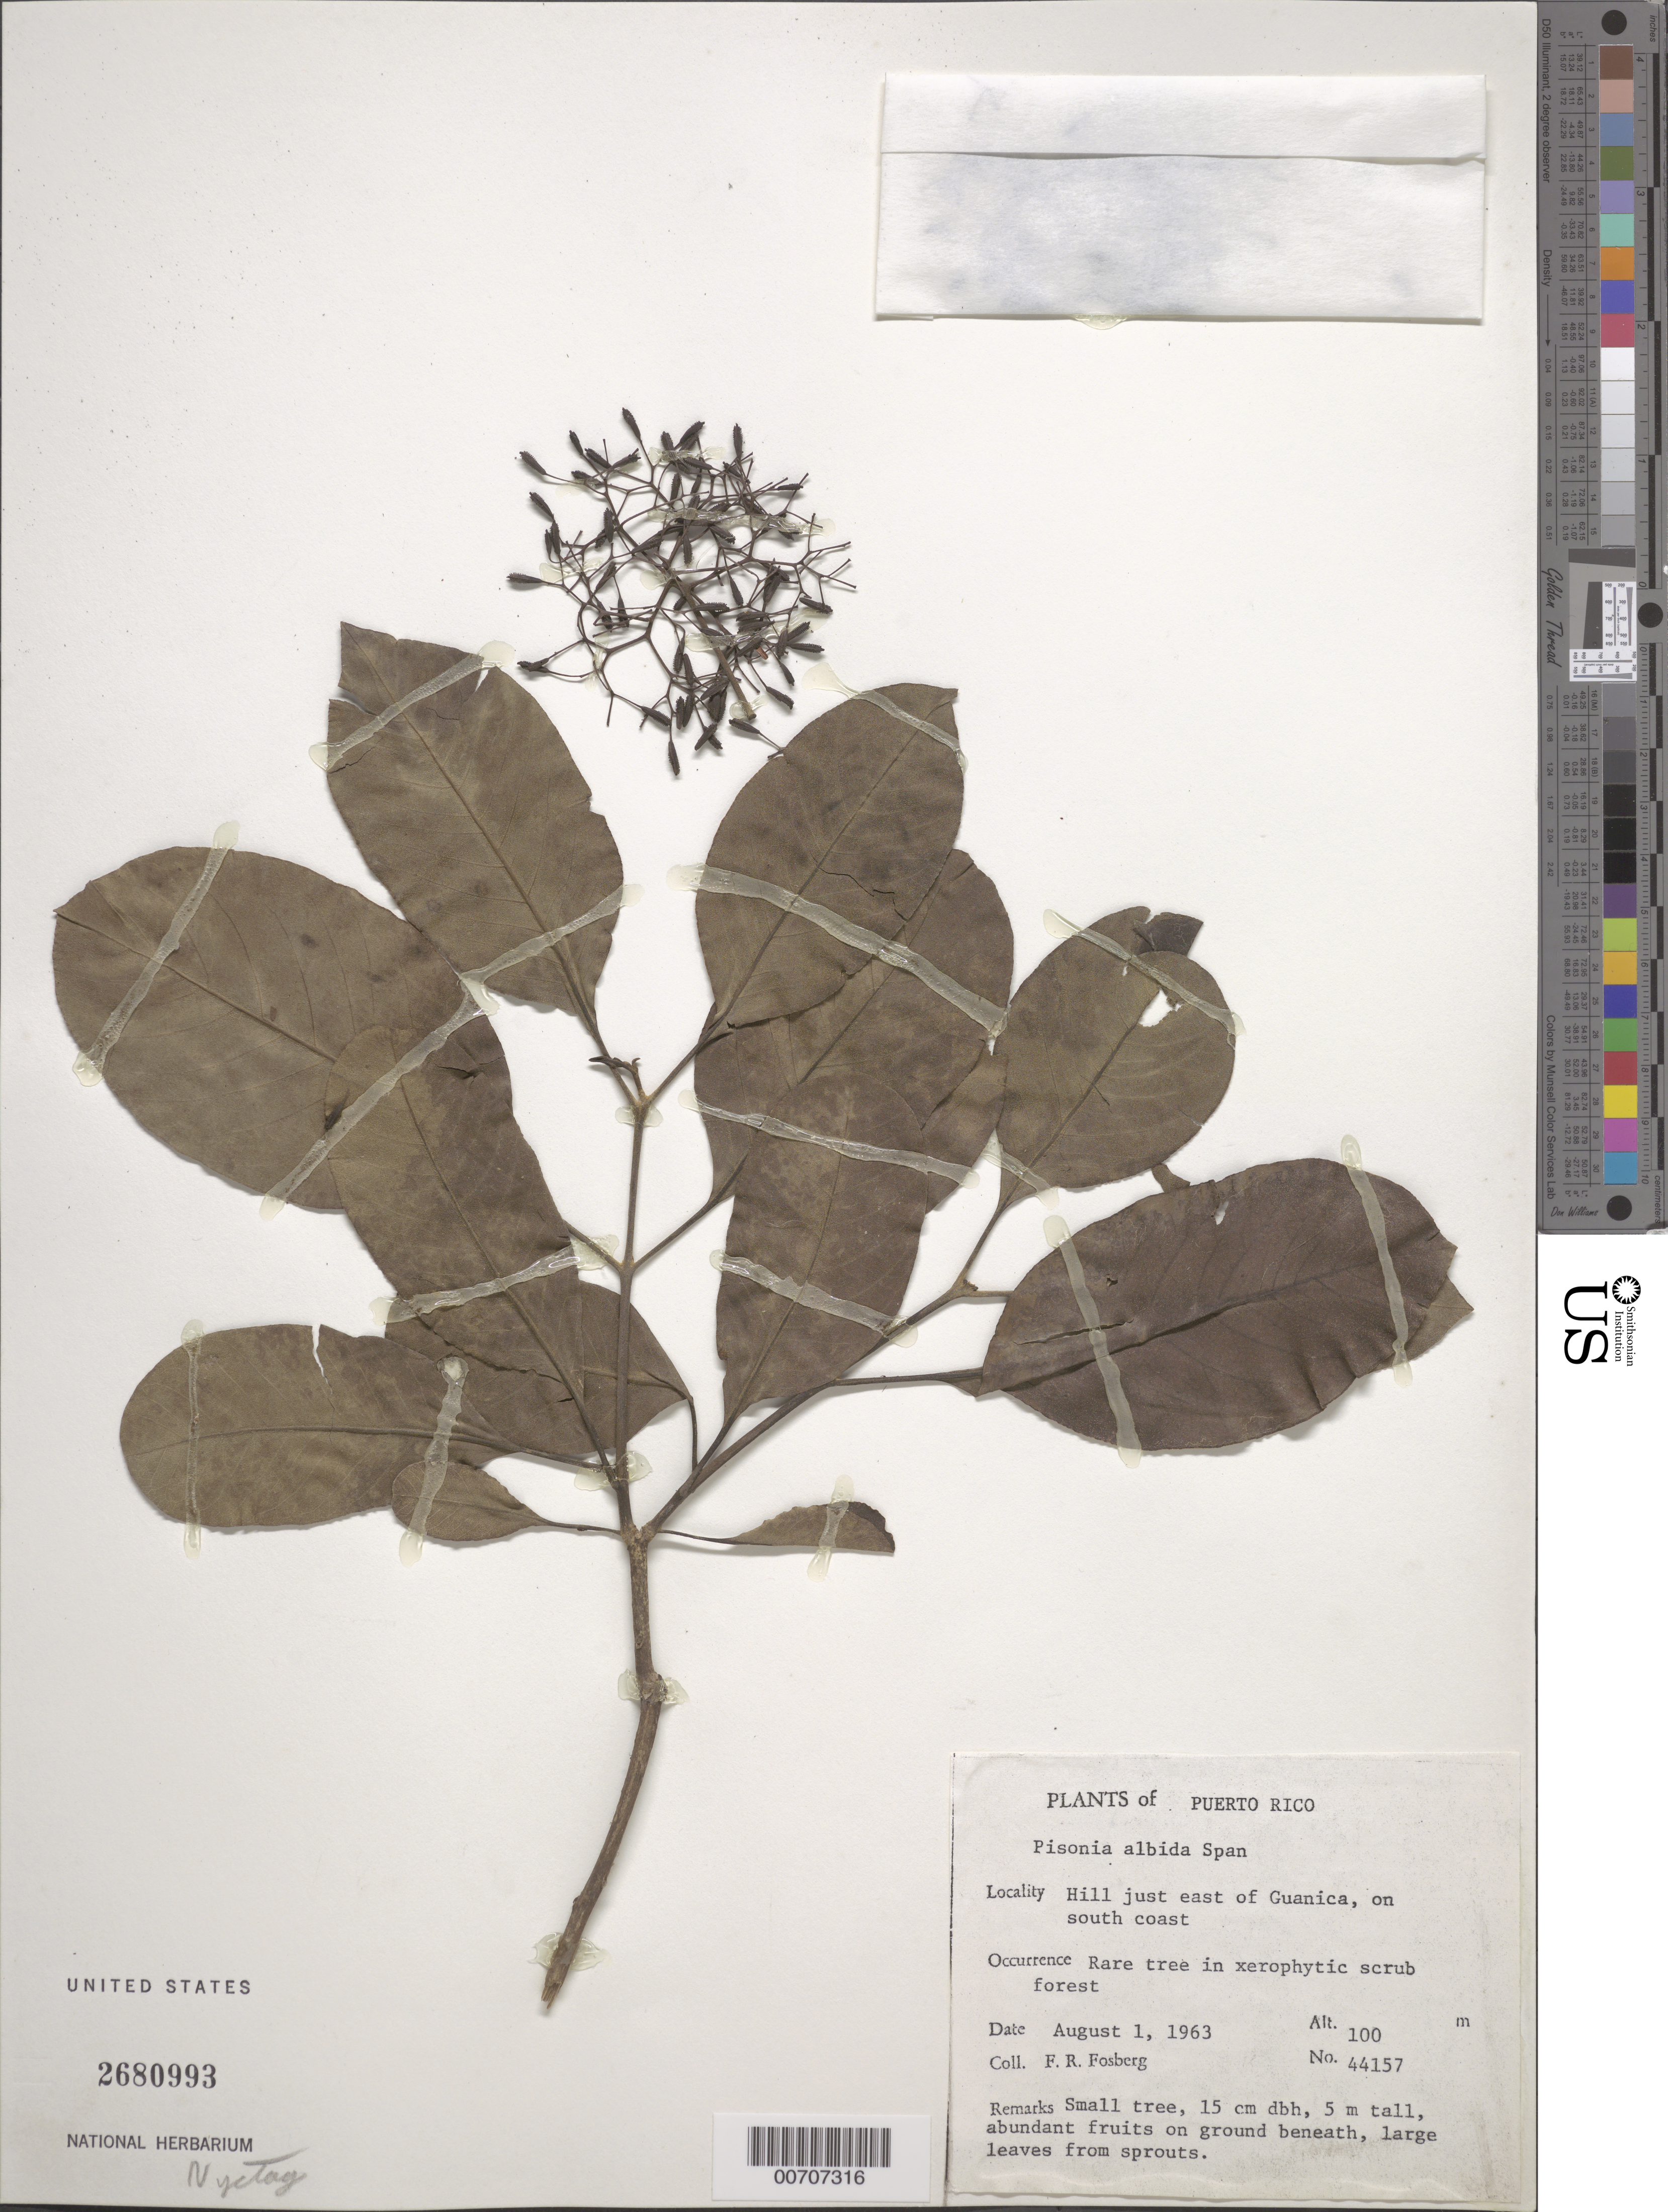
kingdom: Plantae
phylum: Tracheophyta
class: Magnoliopsida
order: Caryophyllales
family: Nyctaginaceae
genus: Pisonia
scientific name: Pisonia albida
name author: (Heimerl) Britton ex Standl.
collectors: F. R. Fosberg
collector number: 44157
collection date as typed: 01 Aug 1963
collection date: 1963-08-01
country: Puerto Rico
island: Greater Antilles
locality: Guanica, hills just E of, on S coast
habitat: In xerophytic scrub forest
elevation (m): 100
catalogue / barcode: US 2680993